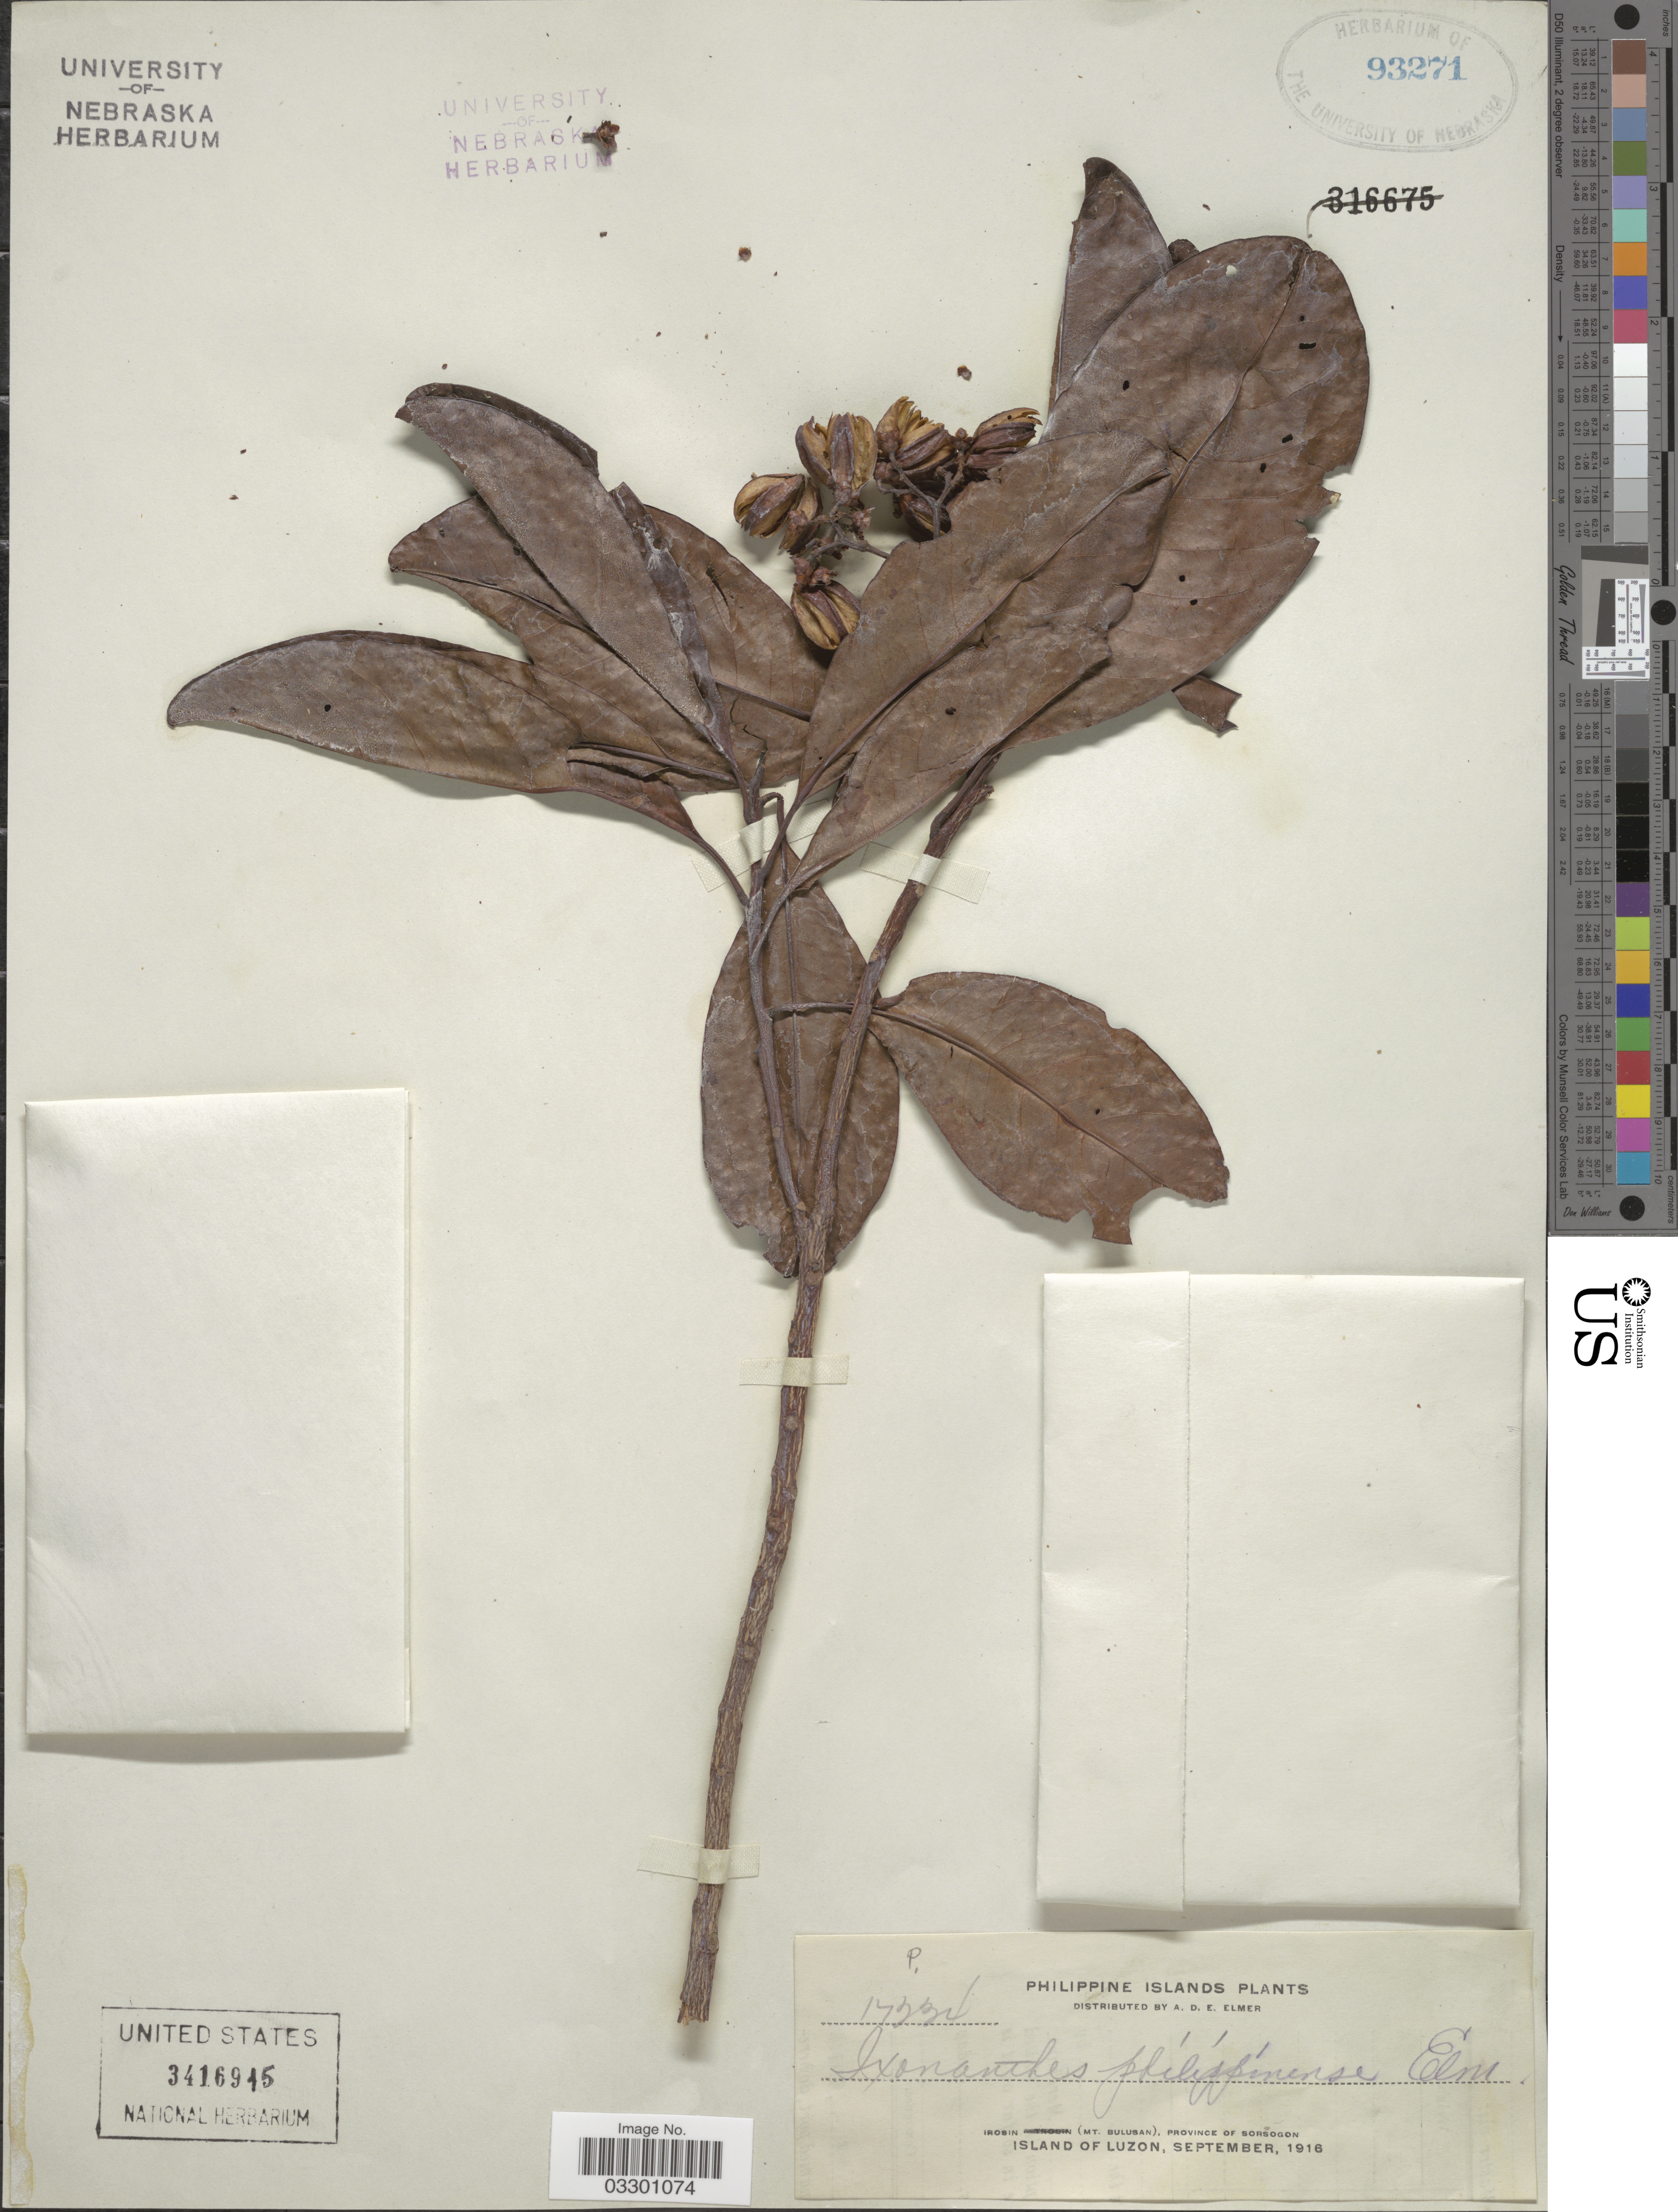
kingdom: Plantae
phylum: Tracheophyta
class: Magnoliopsida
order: Malpighiales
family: Ixonanthaceae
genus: Ixonanthes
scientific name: Ixonanthes petiolaris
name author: Blume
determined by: Kool, R.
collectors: A. D. E. Elmer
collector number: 17334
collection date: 1916-09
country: Philippines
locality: Philippine Islands. Irosin (Mt. Bulusan), Province of Sorsogon. Island of Luzon.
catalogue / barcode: US 3416945